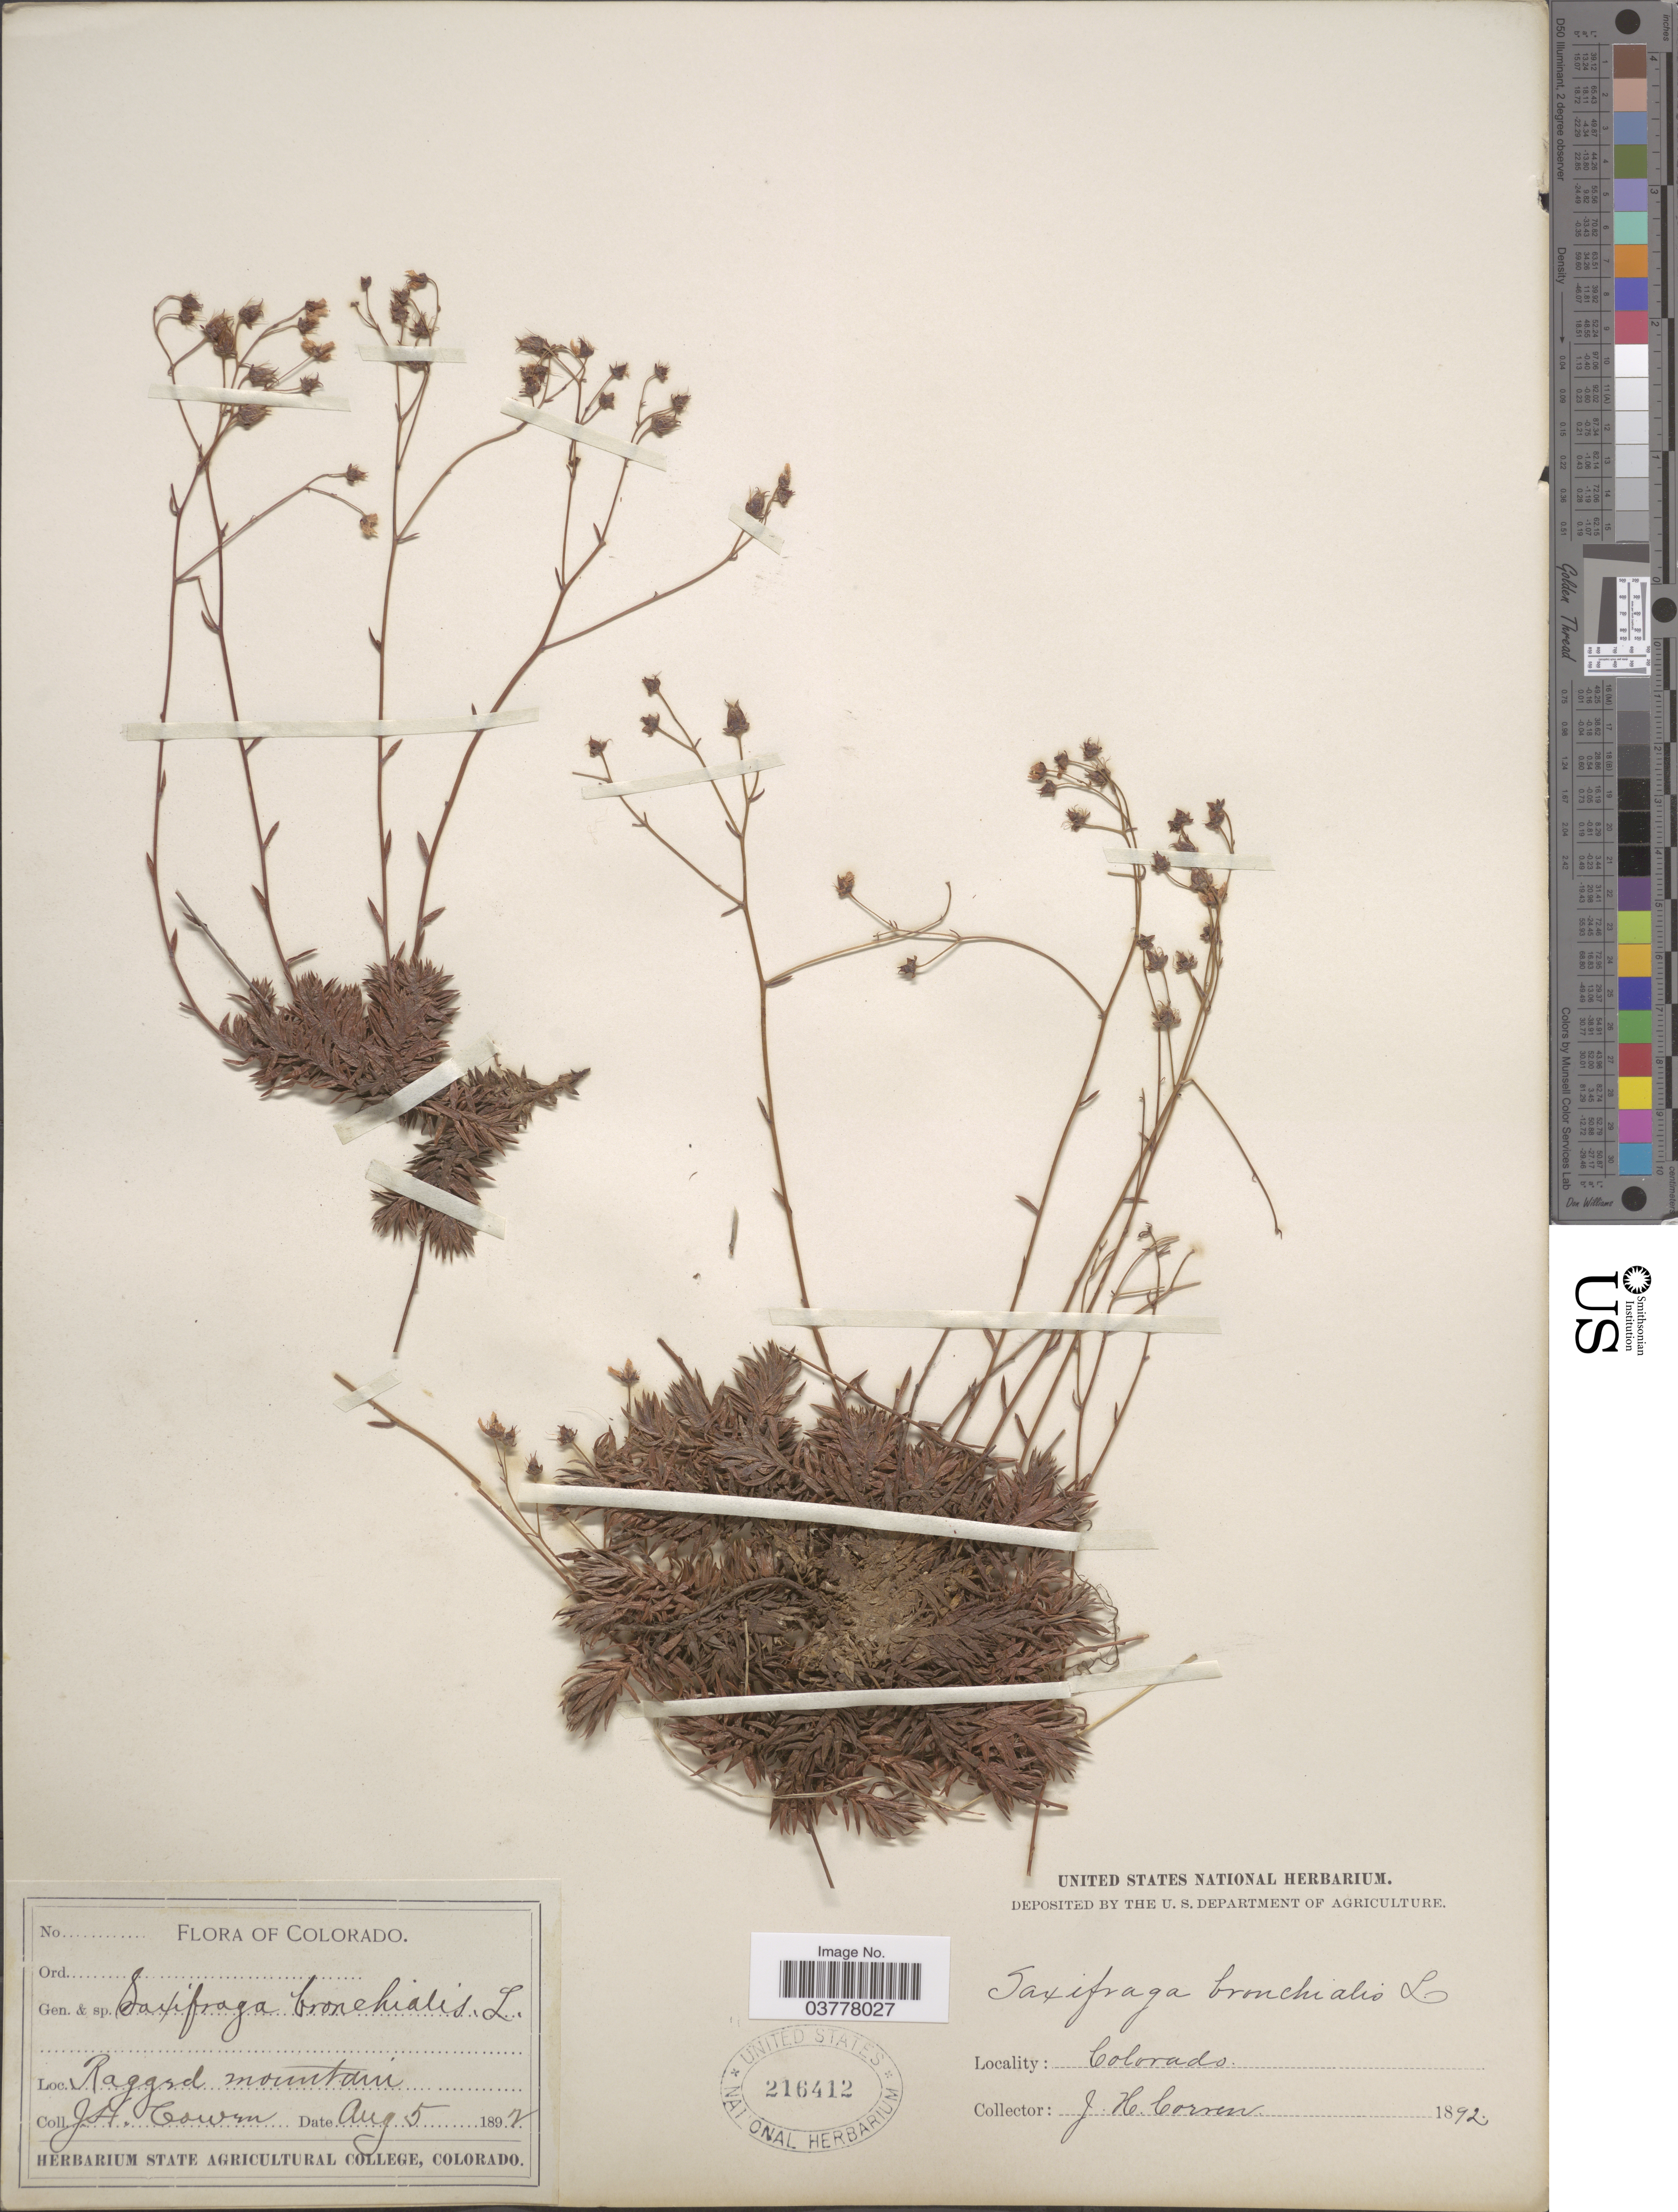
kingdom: Plantae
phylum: Tracheophyta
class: Magnoliopsida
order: Saxifragales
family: Saxifragaceae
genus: Saxifraga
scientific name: Saxifraga bronchialis subsp. austromontana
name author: (Wiegand) Piper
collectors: J. H. Cowen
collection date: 1892-08-05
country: United States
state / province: Colorado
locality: Ragged mountain.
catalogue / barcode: US 216412